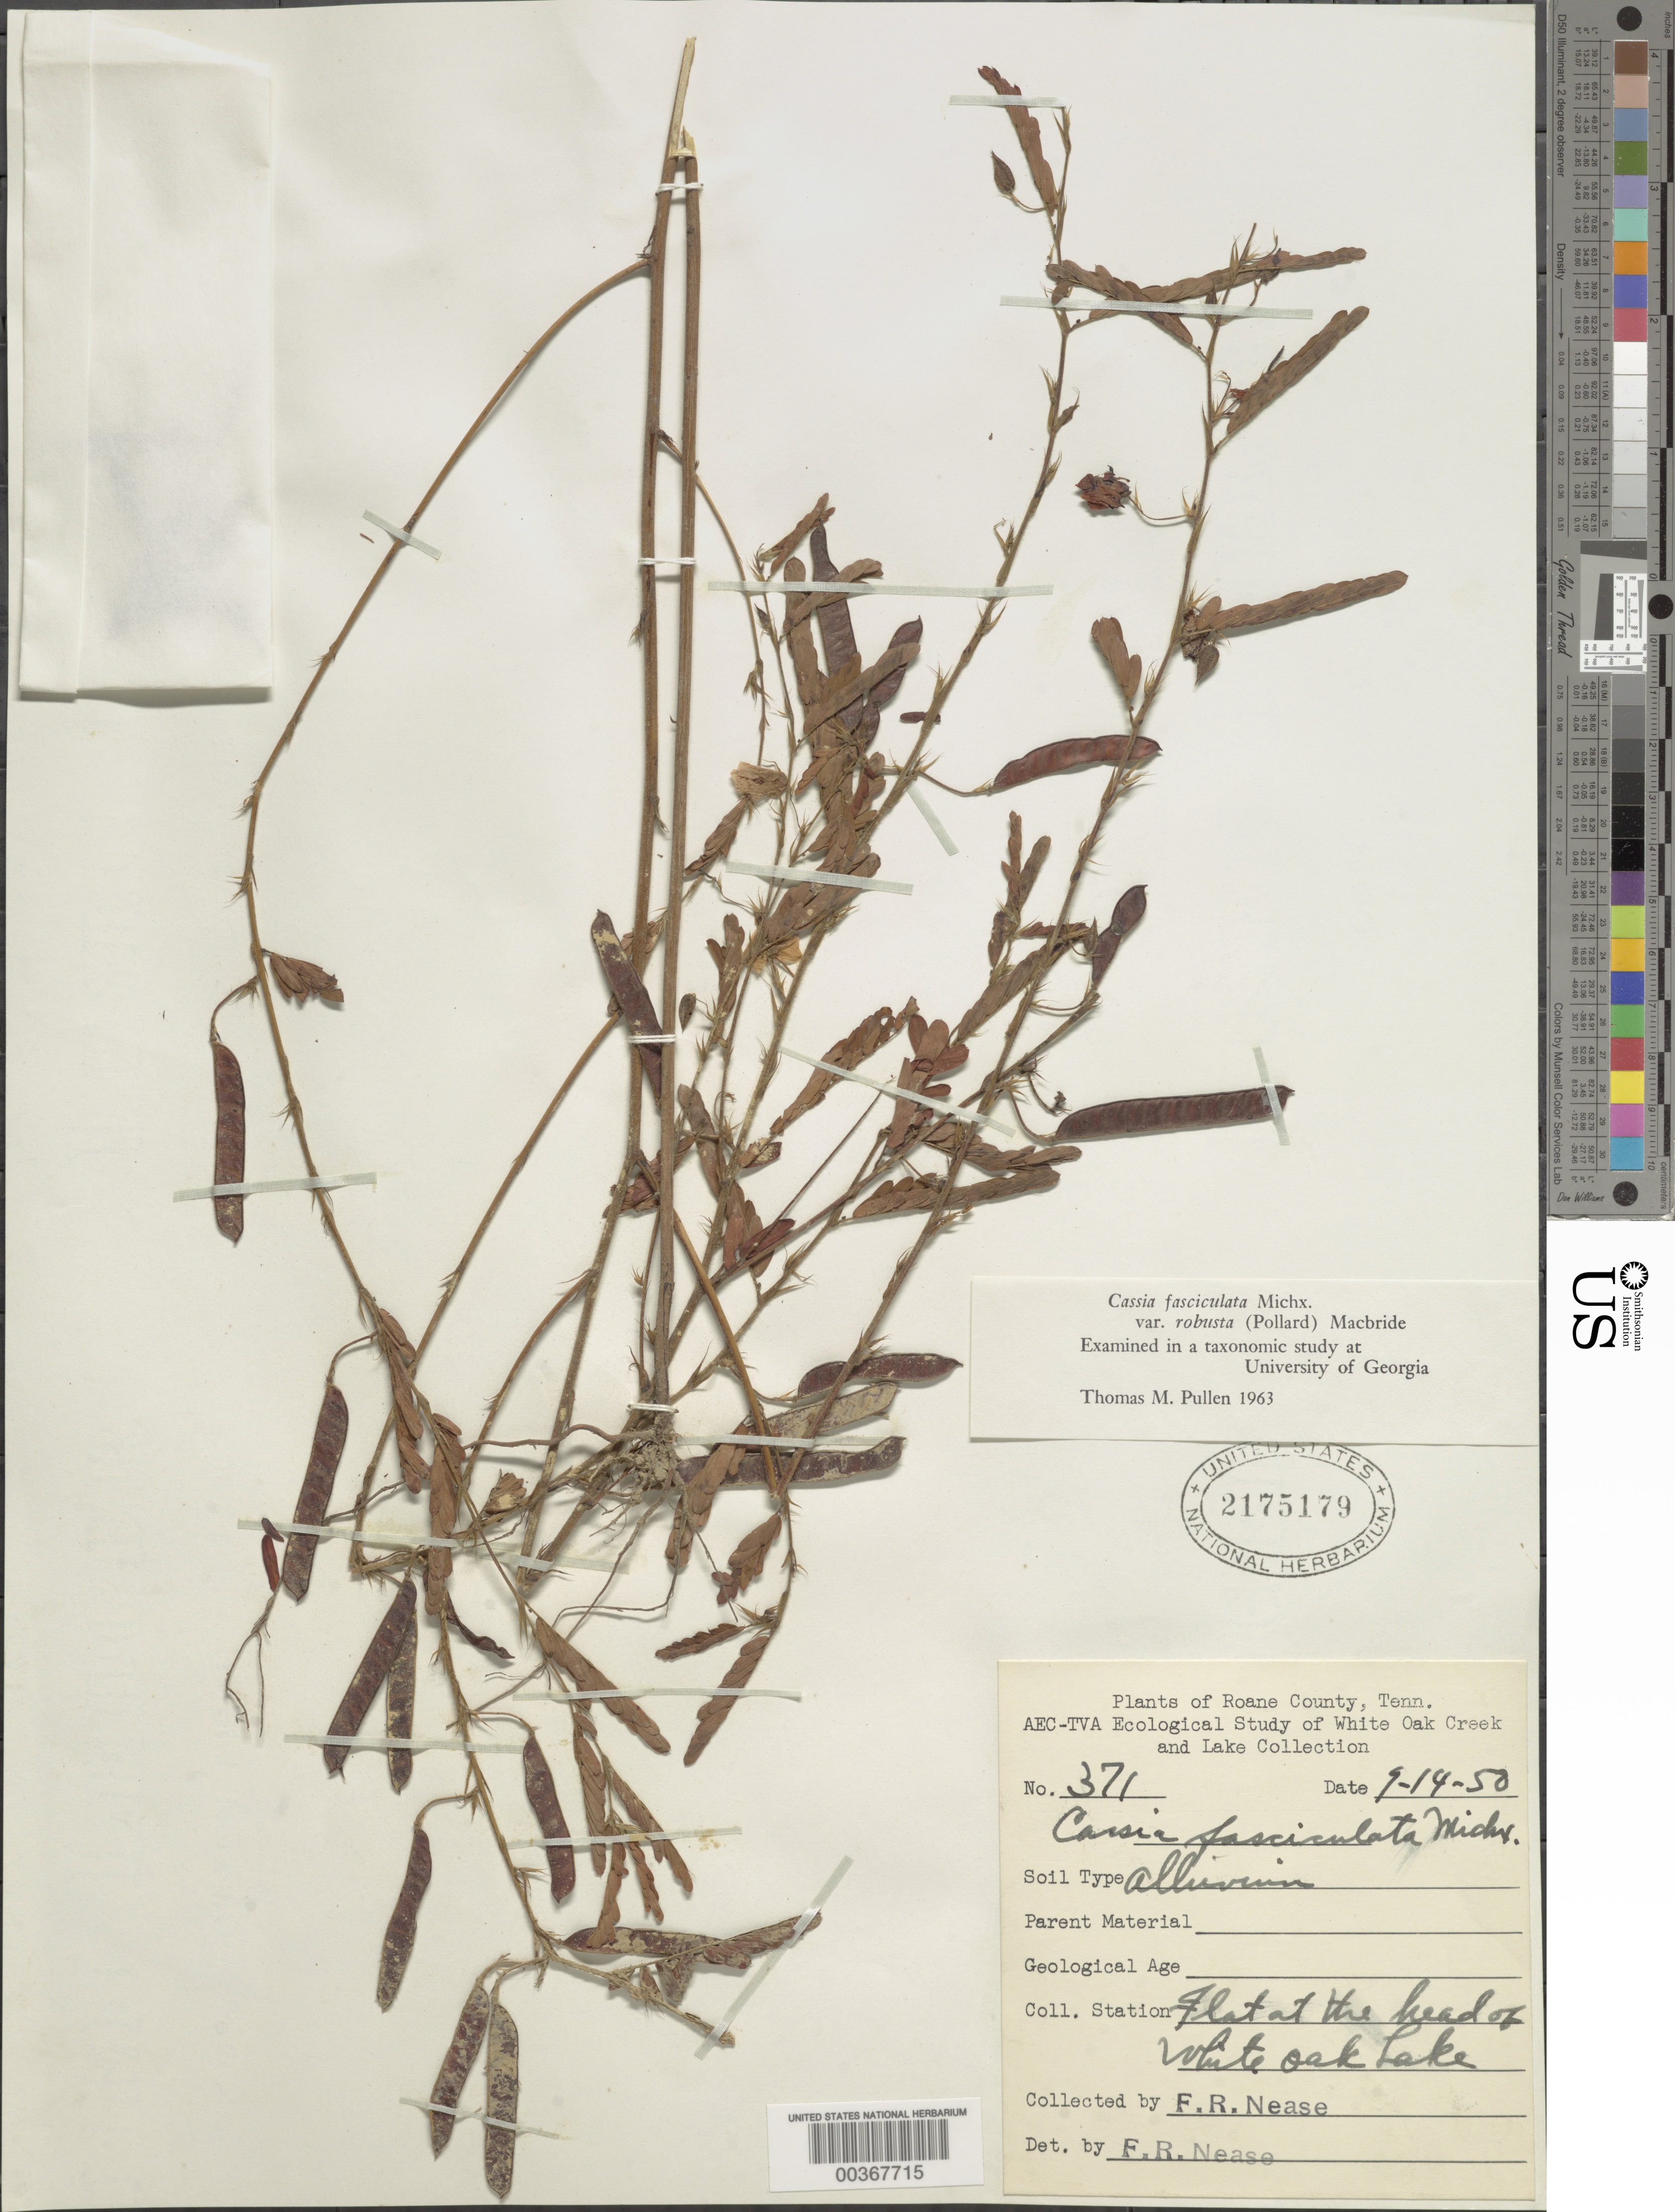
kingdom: Plantae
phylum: Tracheophyta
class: Magnoliopsida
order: Fabales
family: Fabaceae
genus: Chamaecrista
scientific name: Chamaecrista fasciculata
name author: (Michx.) Greene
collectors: F. Nease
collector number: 371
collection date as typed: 14 Sep 1950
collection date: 1950-09-14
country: United States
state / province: Tennessee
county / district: Roane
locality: Head of white oak lake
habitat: Flat at head of lake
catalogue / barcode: US 2175179